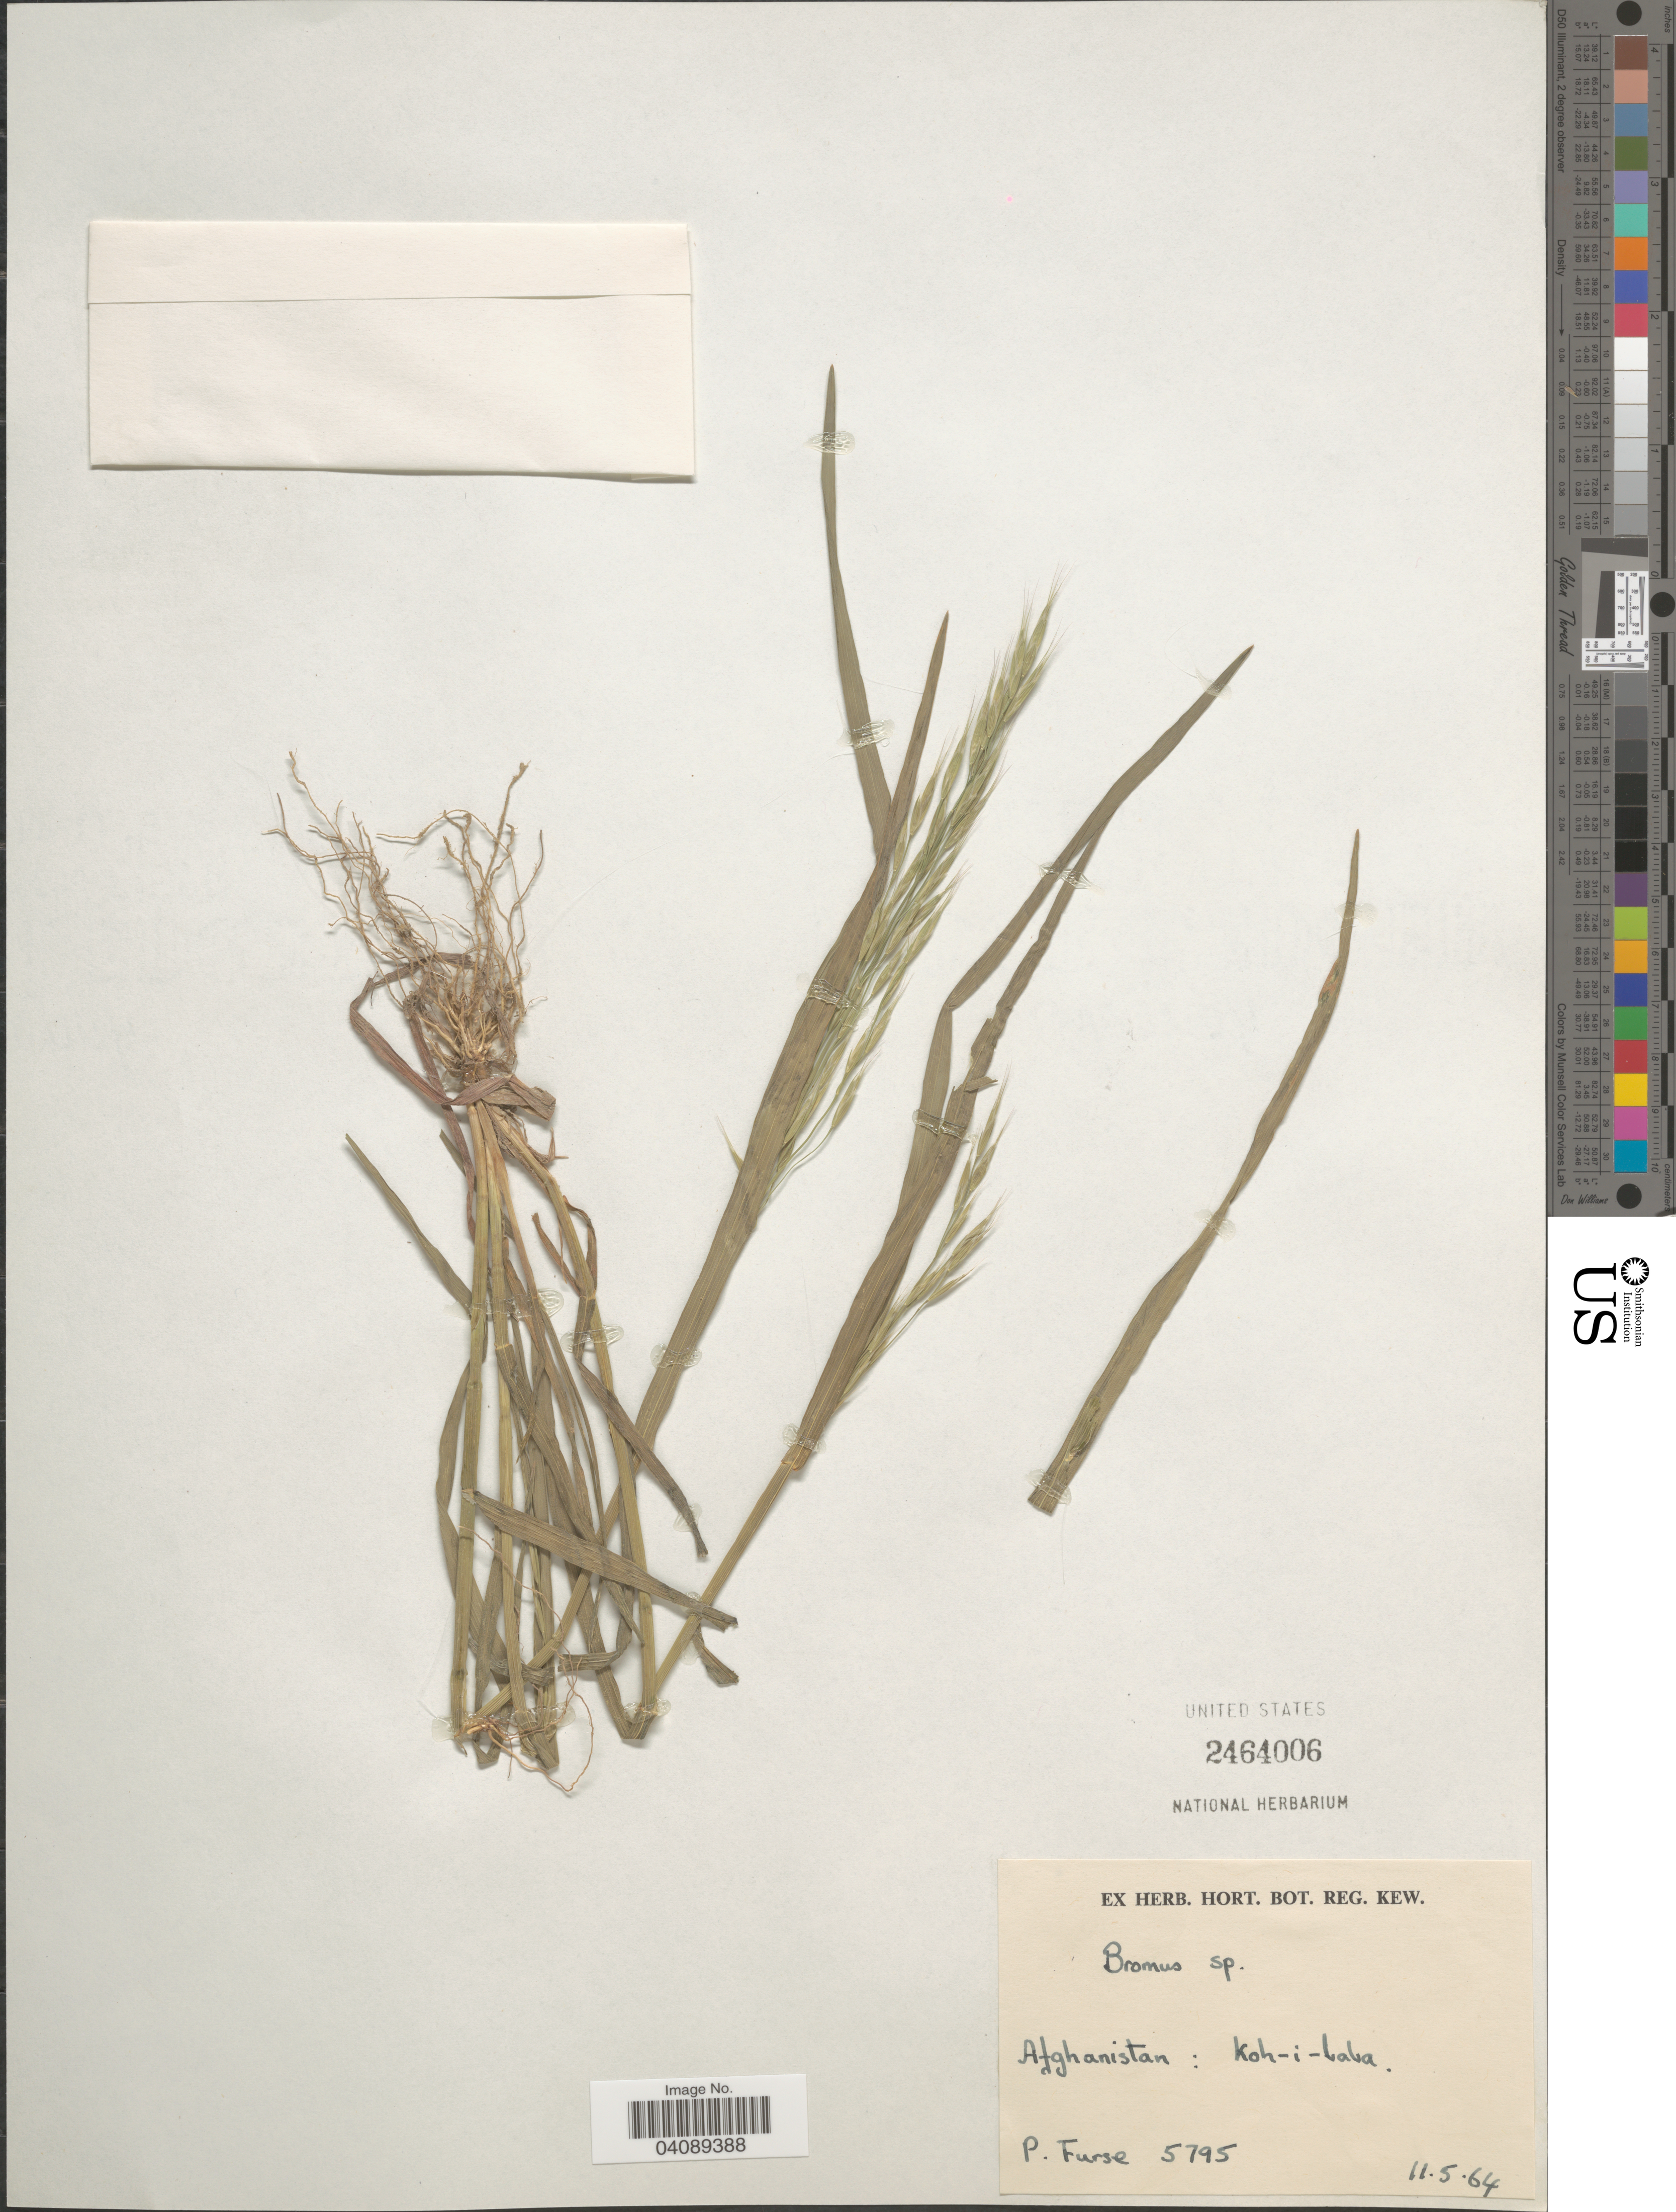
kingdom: Plantae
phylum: Tracheophyta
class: Liliopsida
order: Poales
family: Poaceae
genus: Bromus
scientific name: Bromus sp.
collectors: P. Furse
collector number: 5795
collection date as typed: Transcribed d/m/y: 11/5/64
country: Afghanistan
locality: Koh-i-baba.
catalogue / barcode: US 2464006